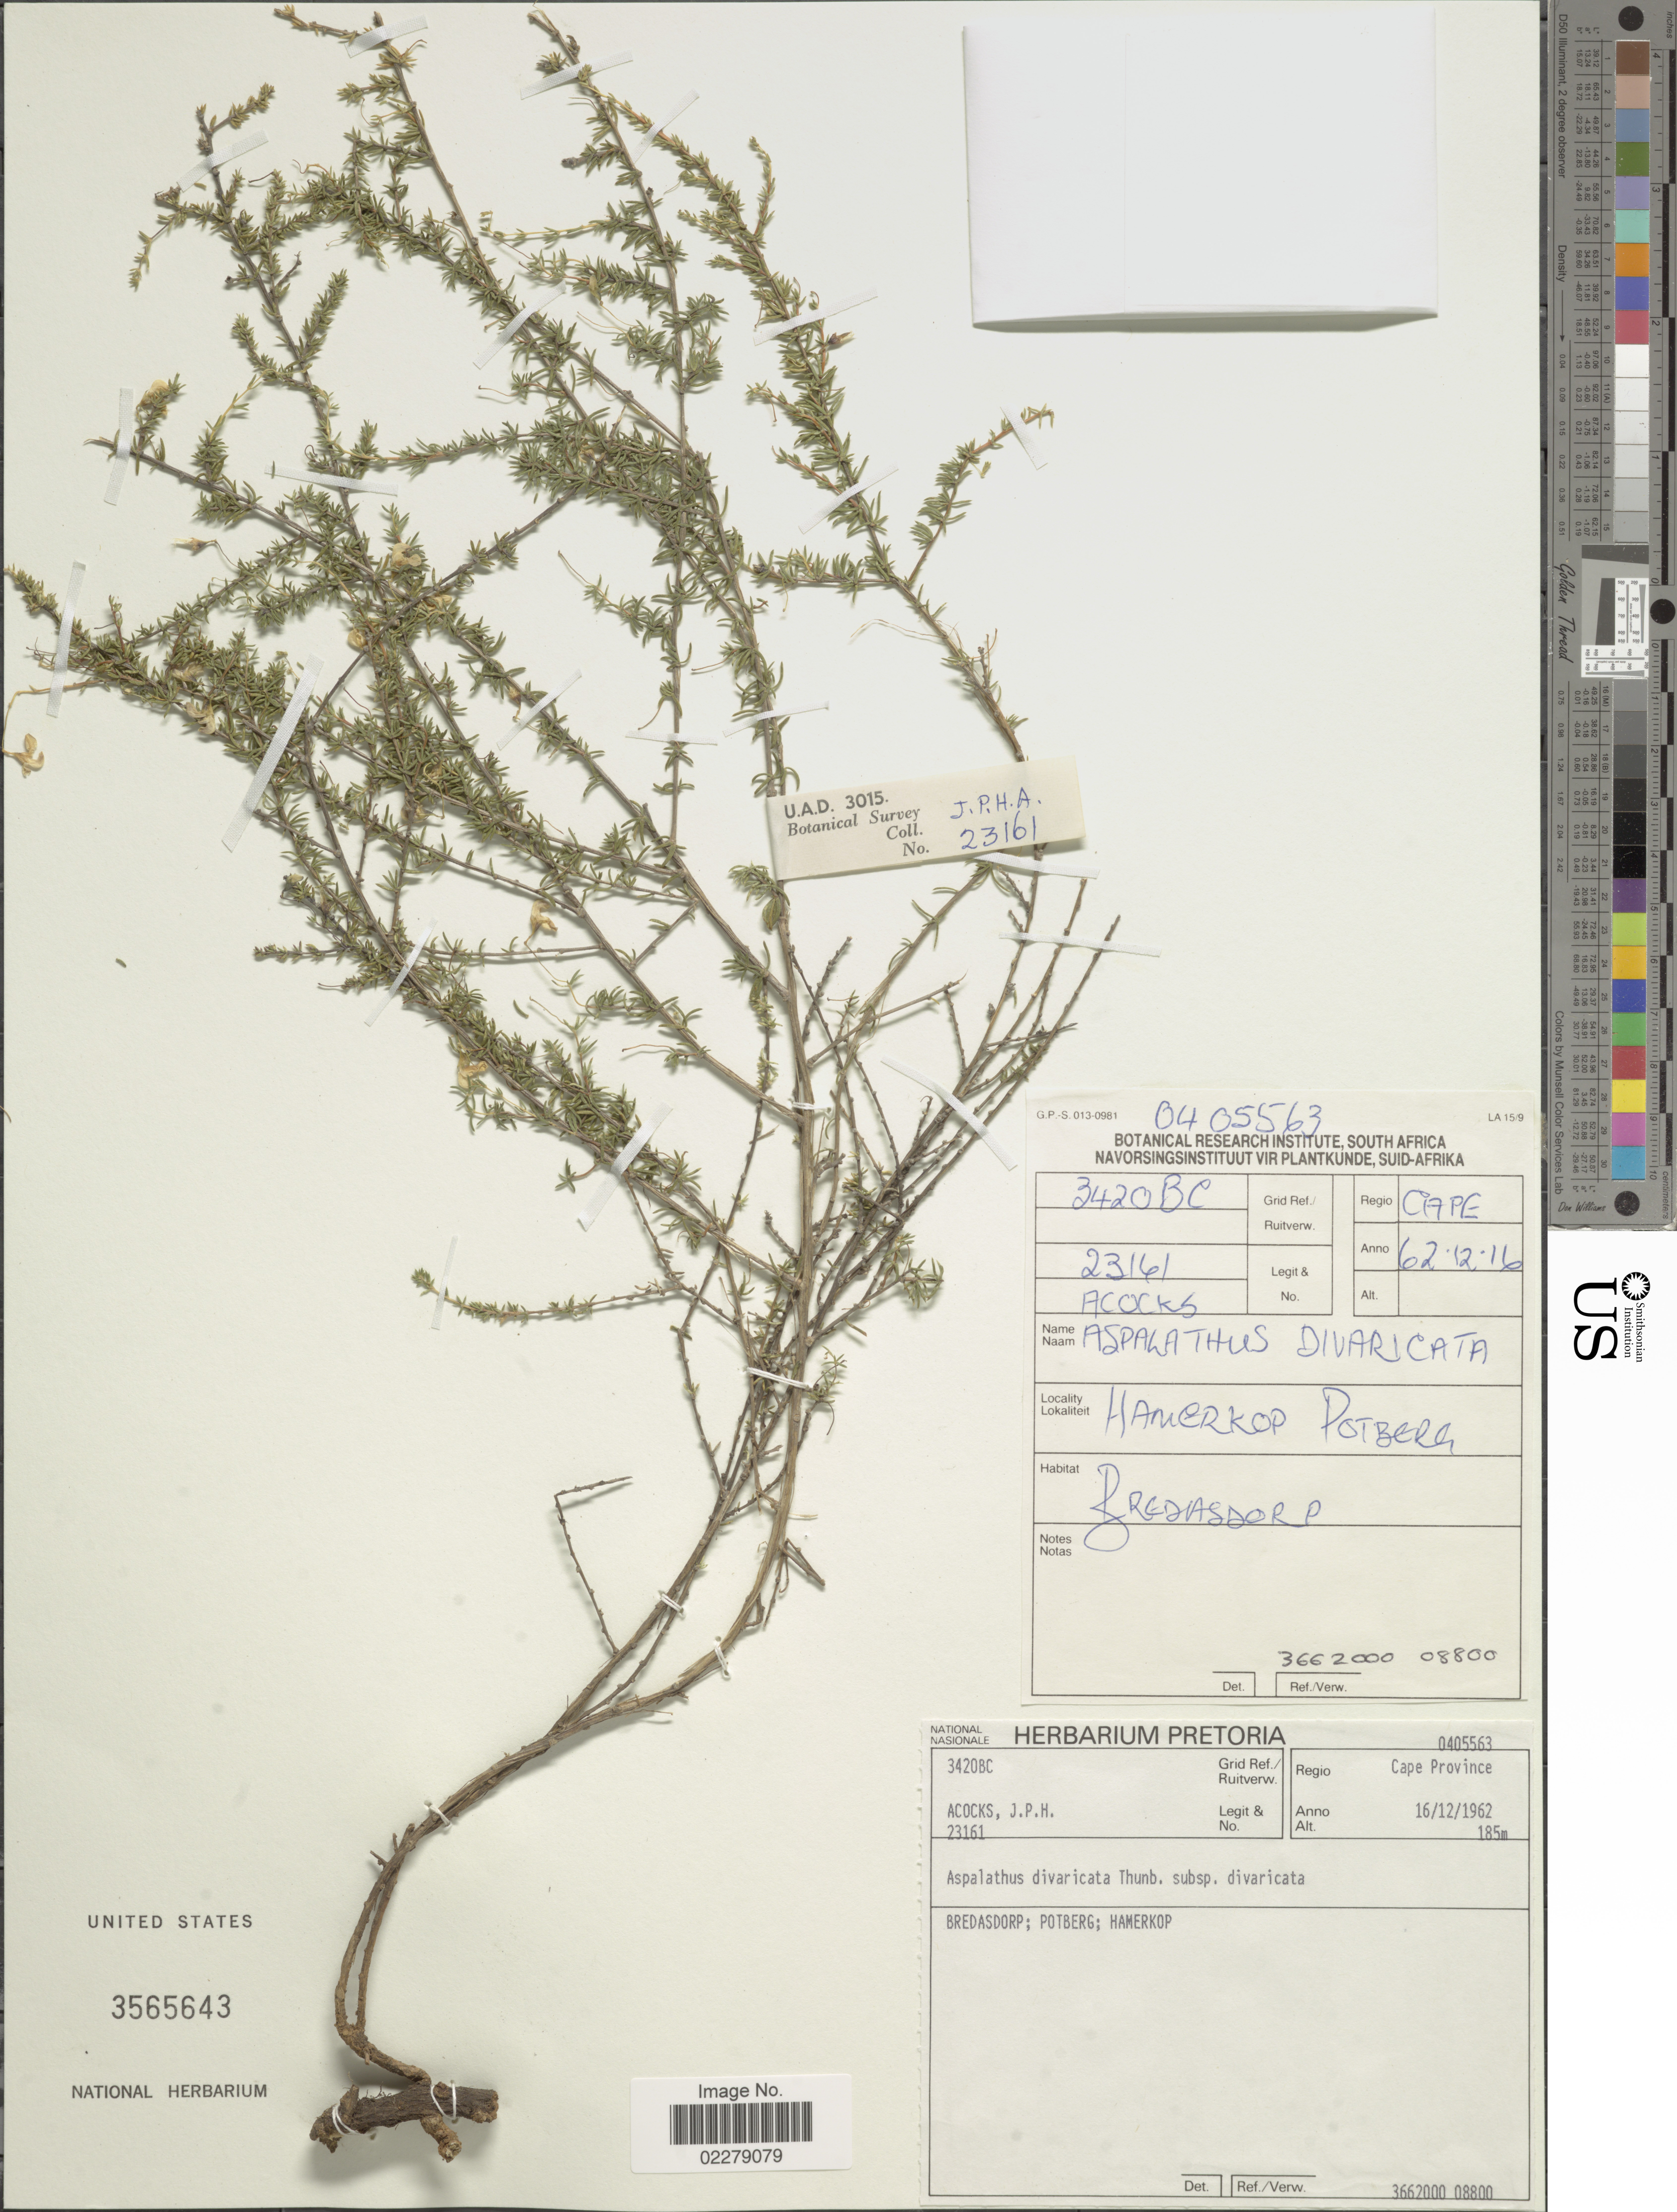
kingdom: Plantae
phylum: Tracheophyta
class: Magnoliopsida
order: Fabales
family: Fabaceae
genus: Aspalathus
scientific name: Aspalathus divaricata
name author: Thunb.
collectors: J. P. Acocks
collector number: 23161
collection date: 1962-12-16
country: South Africa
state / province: Western Cape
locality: Bredasdorp; Potberg; Hamerkop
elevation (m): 185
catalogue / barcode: US 3565643